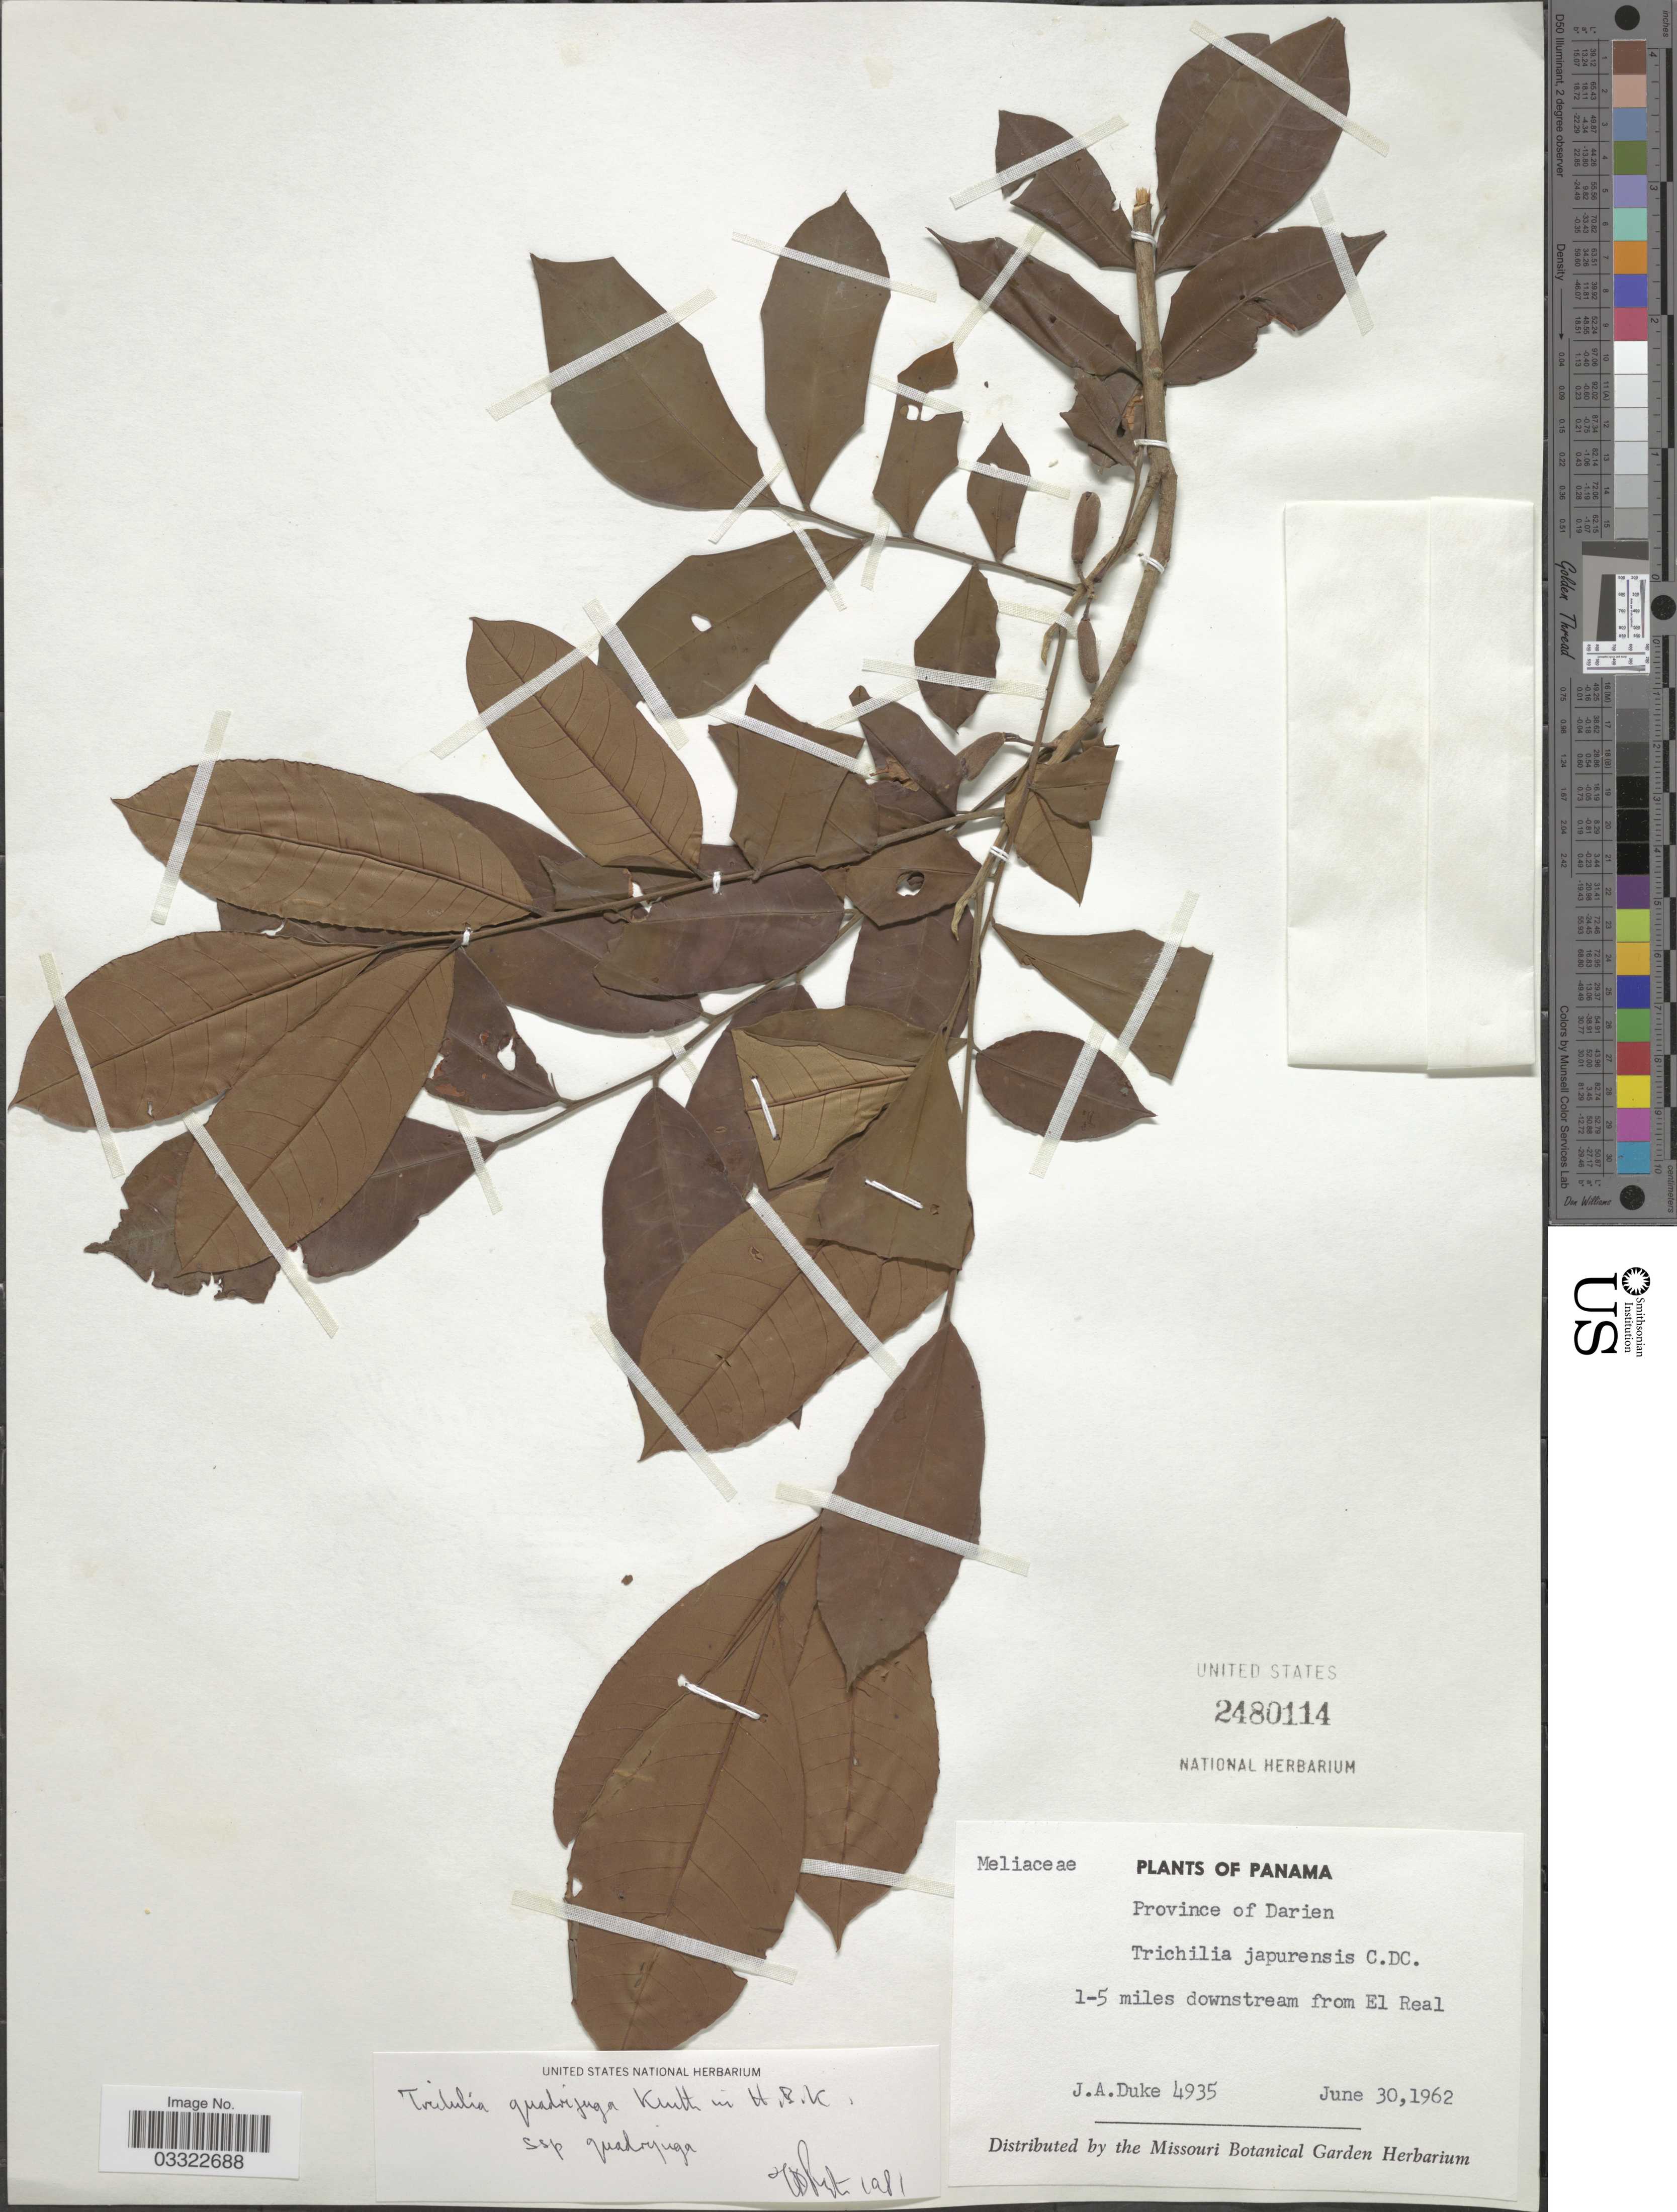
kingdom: Plantae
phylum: Tracheophyta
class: Magnoliopsida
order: Sapindales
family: Meliaceae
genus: Trichilia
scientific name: Trichilia quadrijuga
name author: Kunth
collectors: J. A. Duke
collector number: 4935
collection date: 1962-06-30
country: Panama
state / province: Darién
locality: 1-5 miles downstream from El Real.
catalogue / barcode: US 2480114